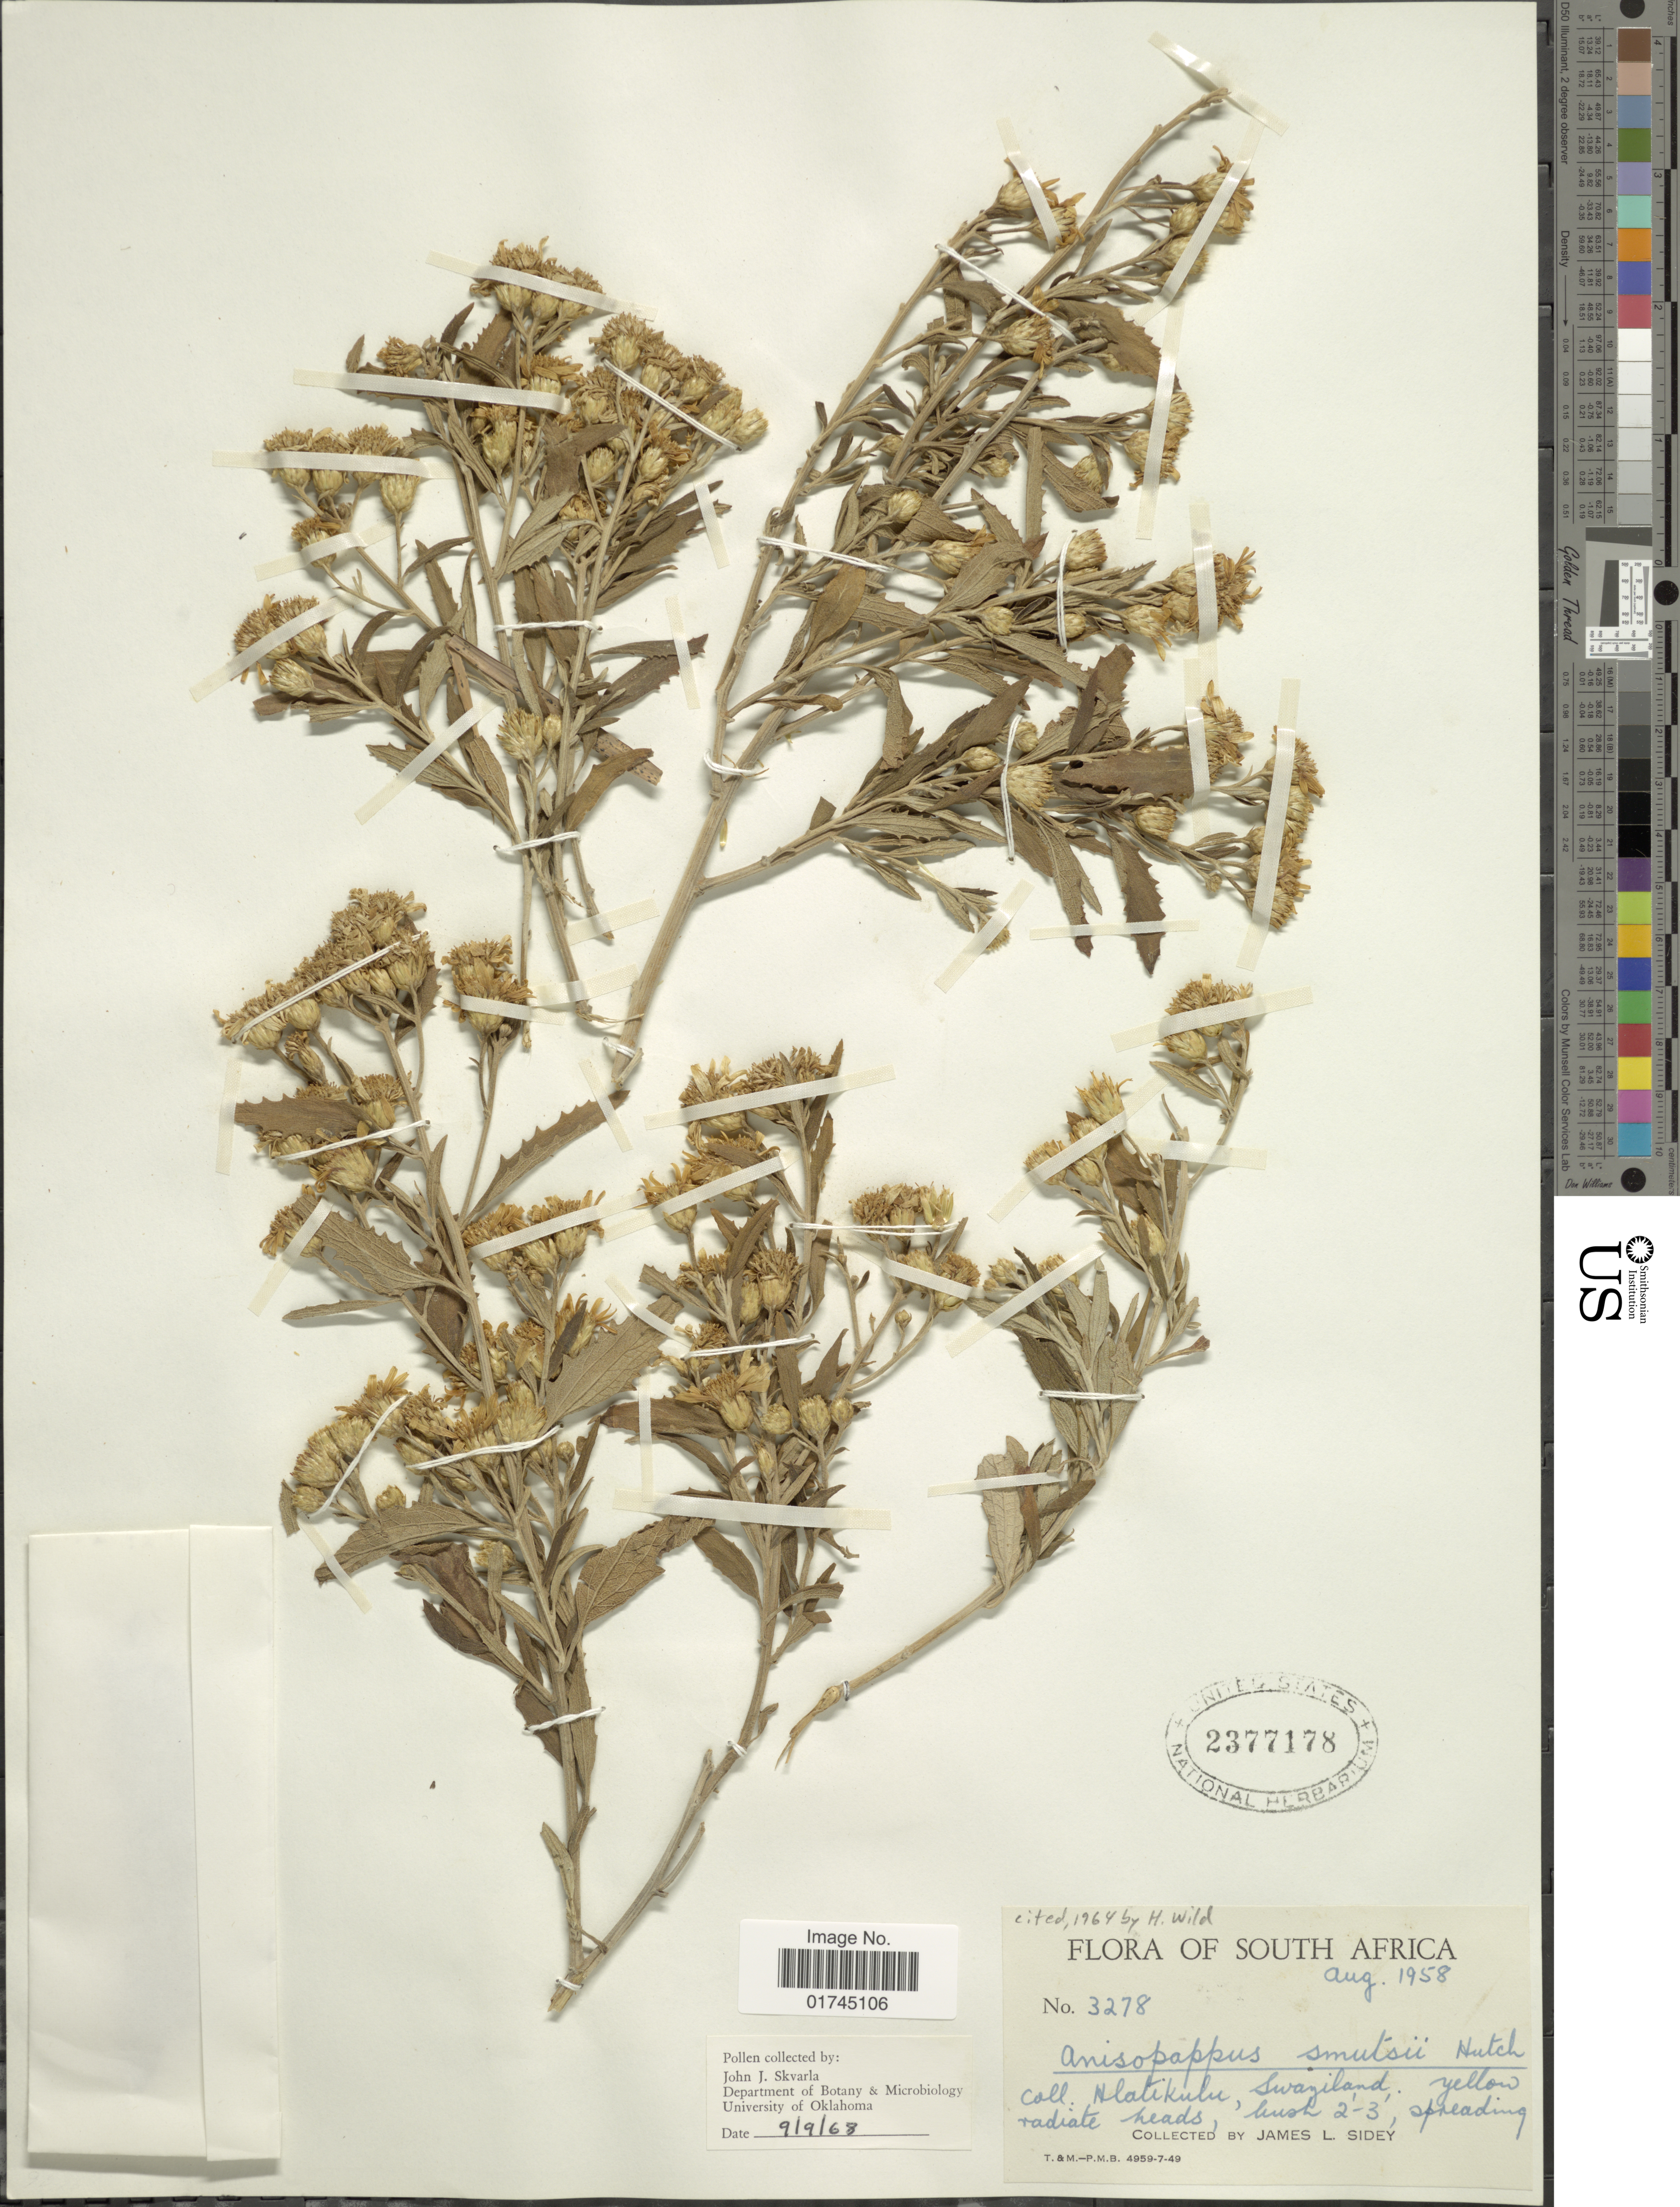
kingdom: Plantae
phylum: Tracheophyta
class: Magnoliopsida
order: Asterales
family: Asteraceae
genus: Anisopappus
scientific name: Anisopappus smutsii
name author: Hutch. ex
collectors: J. L. Sidey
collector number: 3278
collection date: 1958-08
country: Eswatini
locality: Hlatikulu, Swaziland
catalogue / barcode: US 2377178